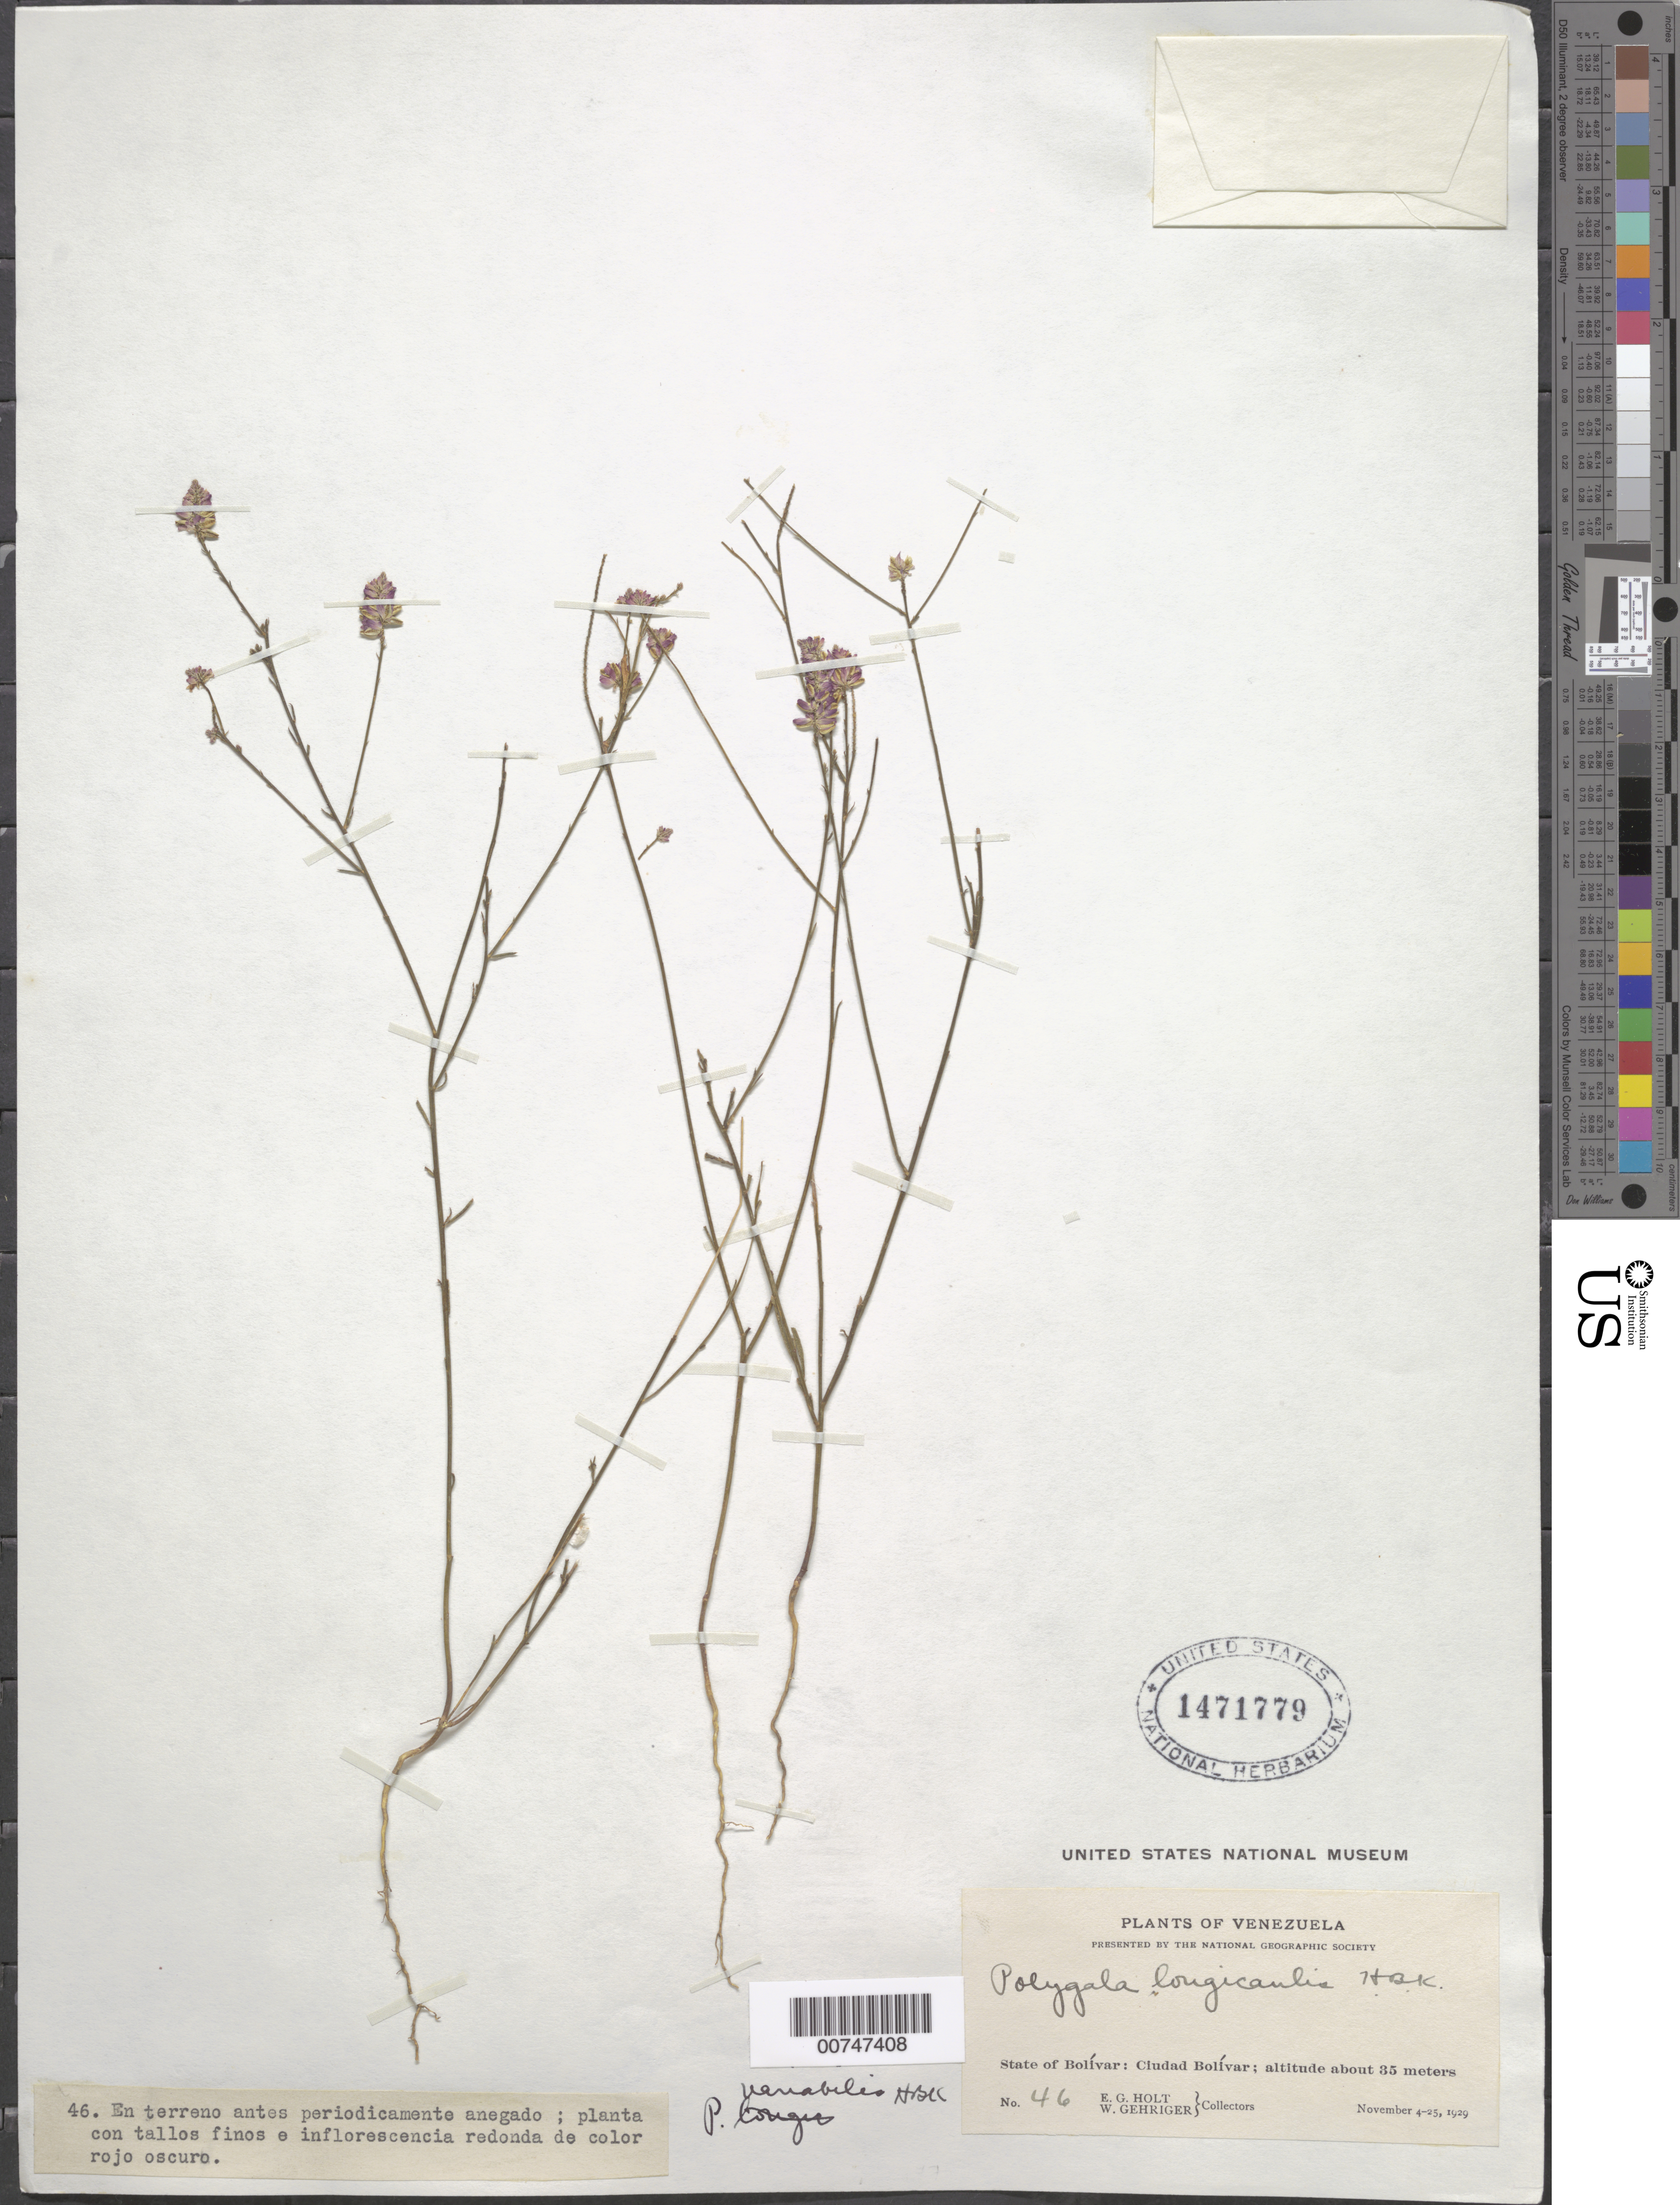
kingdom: Plantae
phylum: Tracheophyta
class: Magnoliopsida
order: Fabales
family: Polygalaceae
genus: Polygala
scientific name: Polygala variabilis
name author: Kunth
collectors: E. Holt & W. Gehriger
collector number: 46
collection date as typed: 4-Nov-29 to 25-Nov-29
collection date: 1929-11-04/1929-11-25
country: Venezuela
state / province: Bolívar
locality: Ciudad Bolívar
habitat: Terreno antes periodicamente anegado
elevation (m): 35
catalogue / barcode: US 1471779